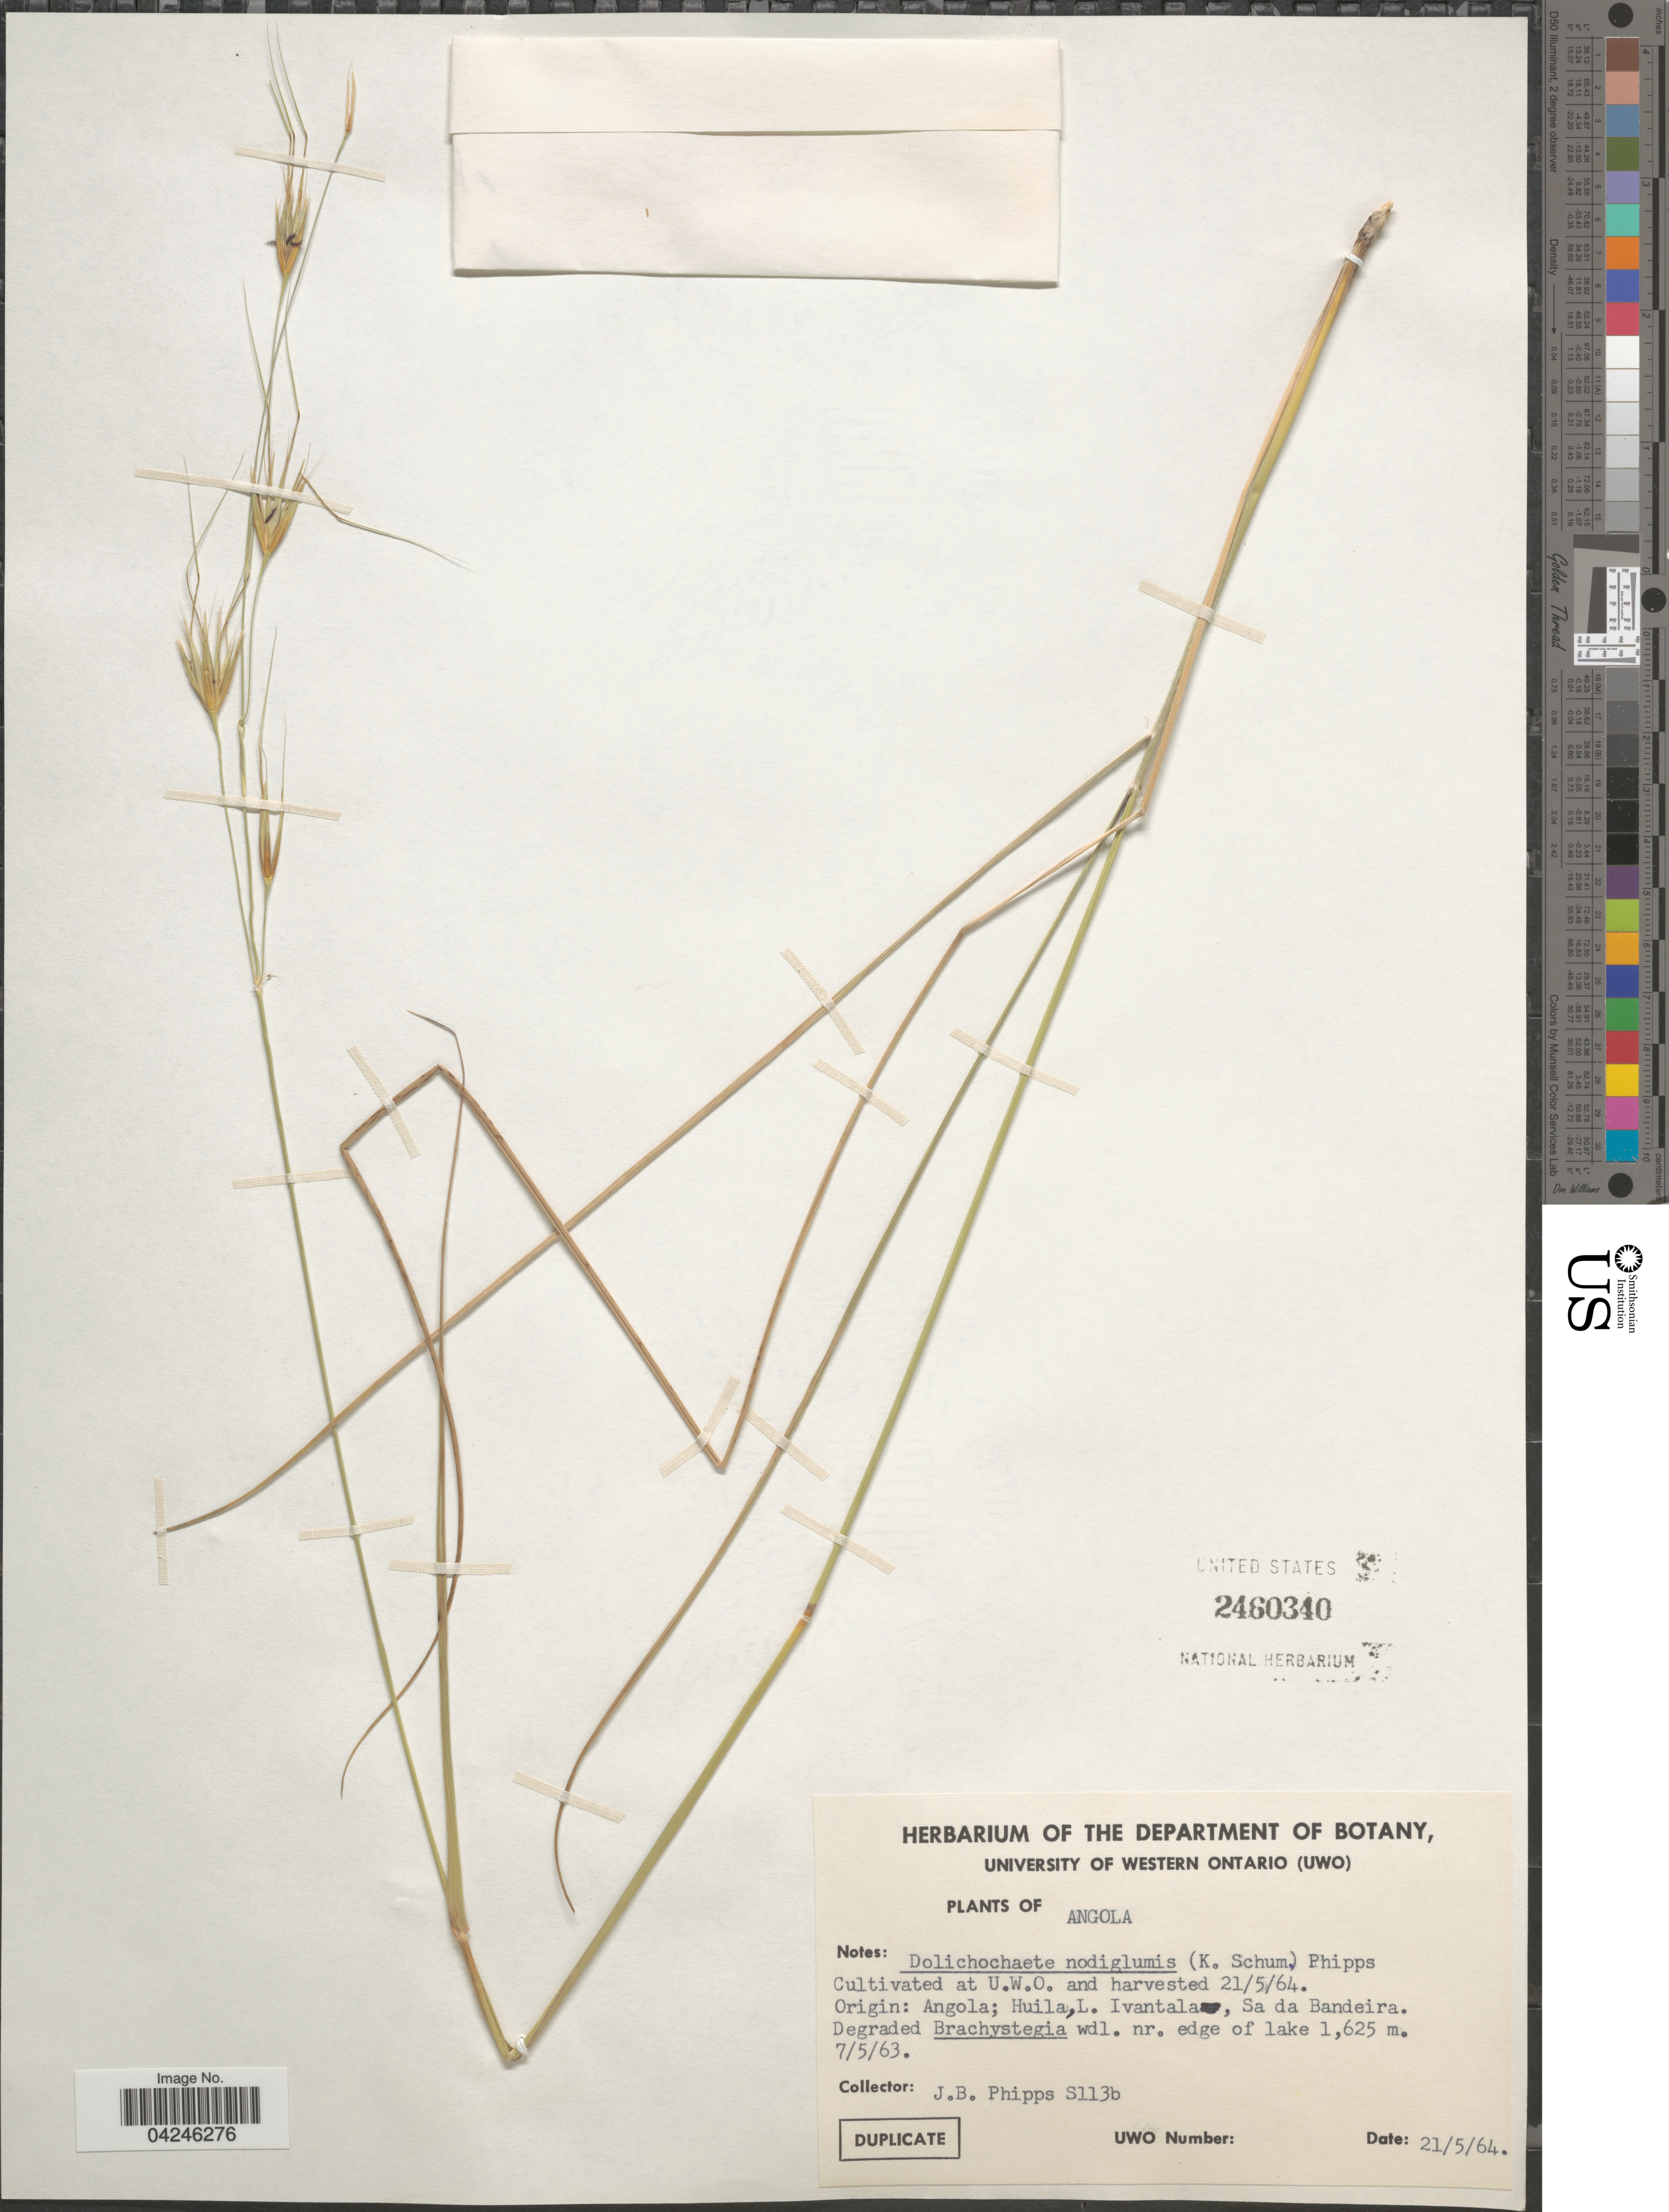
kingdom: Plantae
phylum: Tracheophyta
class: Liliopsida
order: Poales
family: Poaceae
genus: Tristachya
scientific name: Tristachya nodiglumis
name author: K. Schum.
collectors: J. Phipps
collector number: S113b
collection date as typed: Transcribed d/m/y: 21/5/64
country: Canada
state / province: Ontario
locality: At. U.W.O. and harvested.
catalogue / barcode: US 2460340